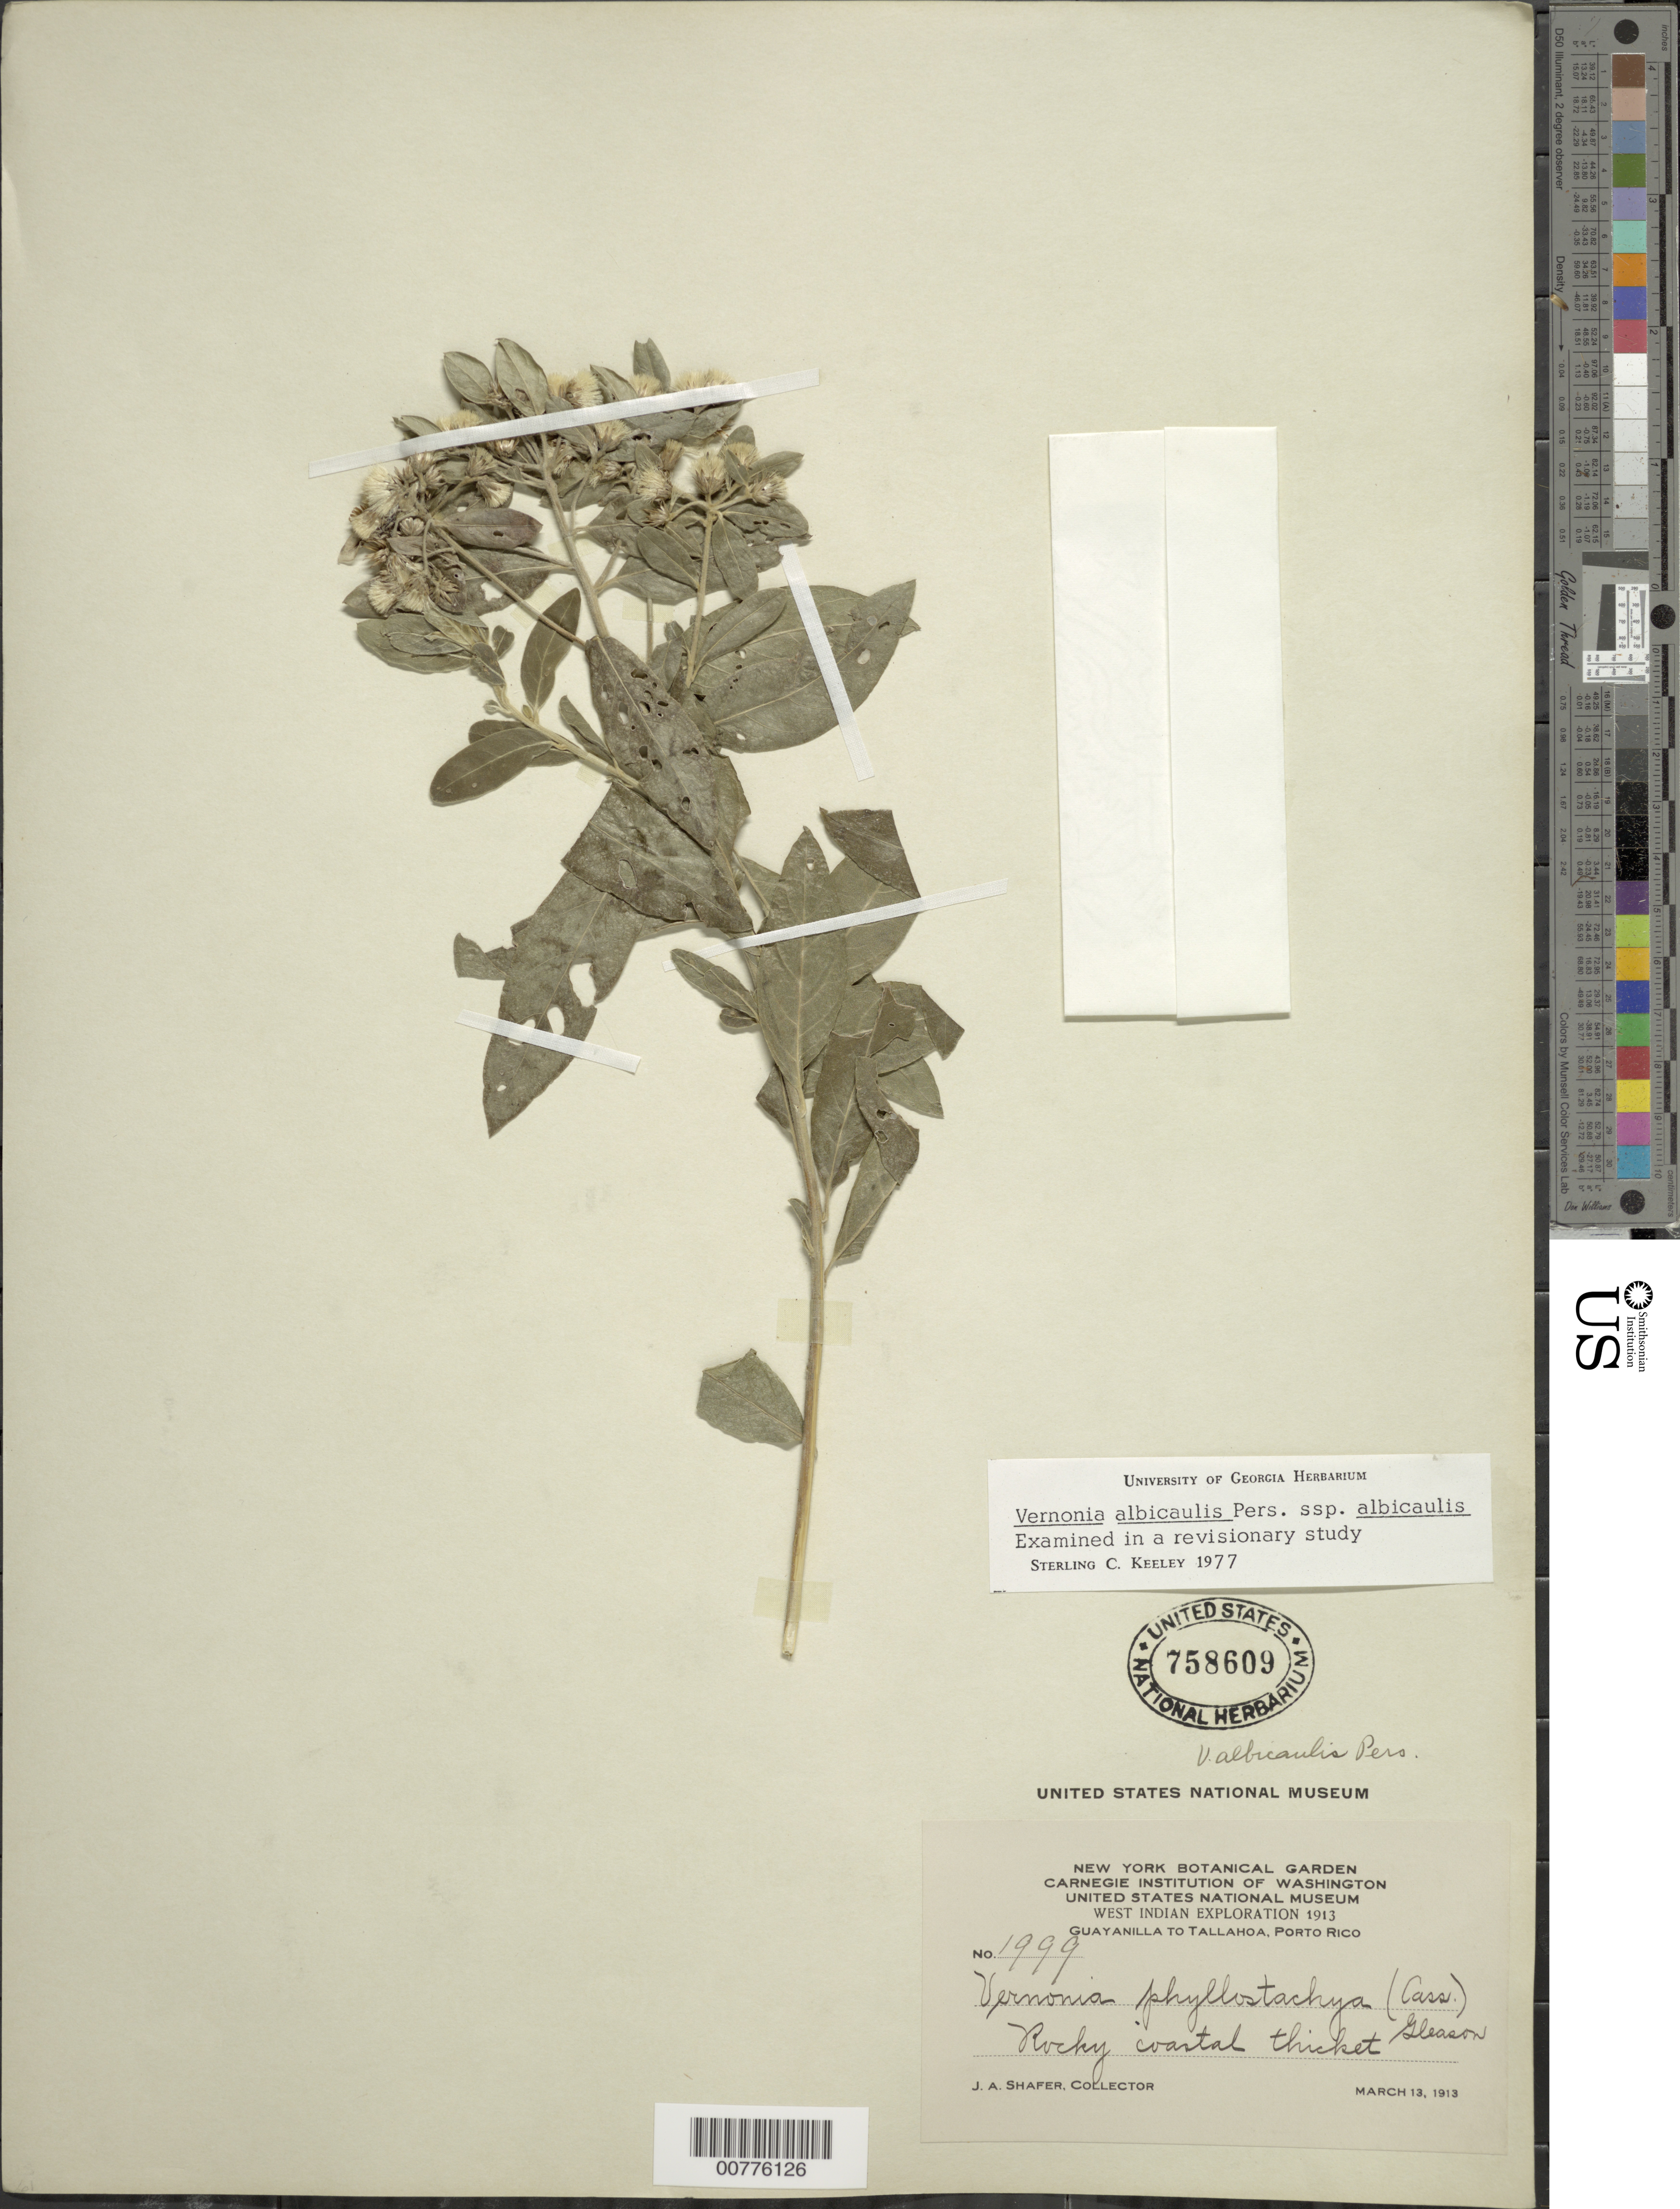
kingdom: Plantae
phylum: Tracheophyta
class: Magnoliopsida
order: Asterales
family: Asteraceae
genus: Lepidaploa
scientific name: Lepidaploa glabra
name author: (Willd.) H. Rob.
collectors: J. A. Shafer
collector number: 1999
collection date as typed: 13 Mar 1913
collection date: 1913-03-13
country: Puerto Rico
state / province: Guayanilla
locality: Guayanilla to Tallahoa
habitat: Rocky coastal thicket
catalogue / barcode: US 758609